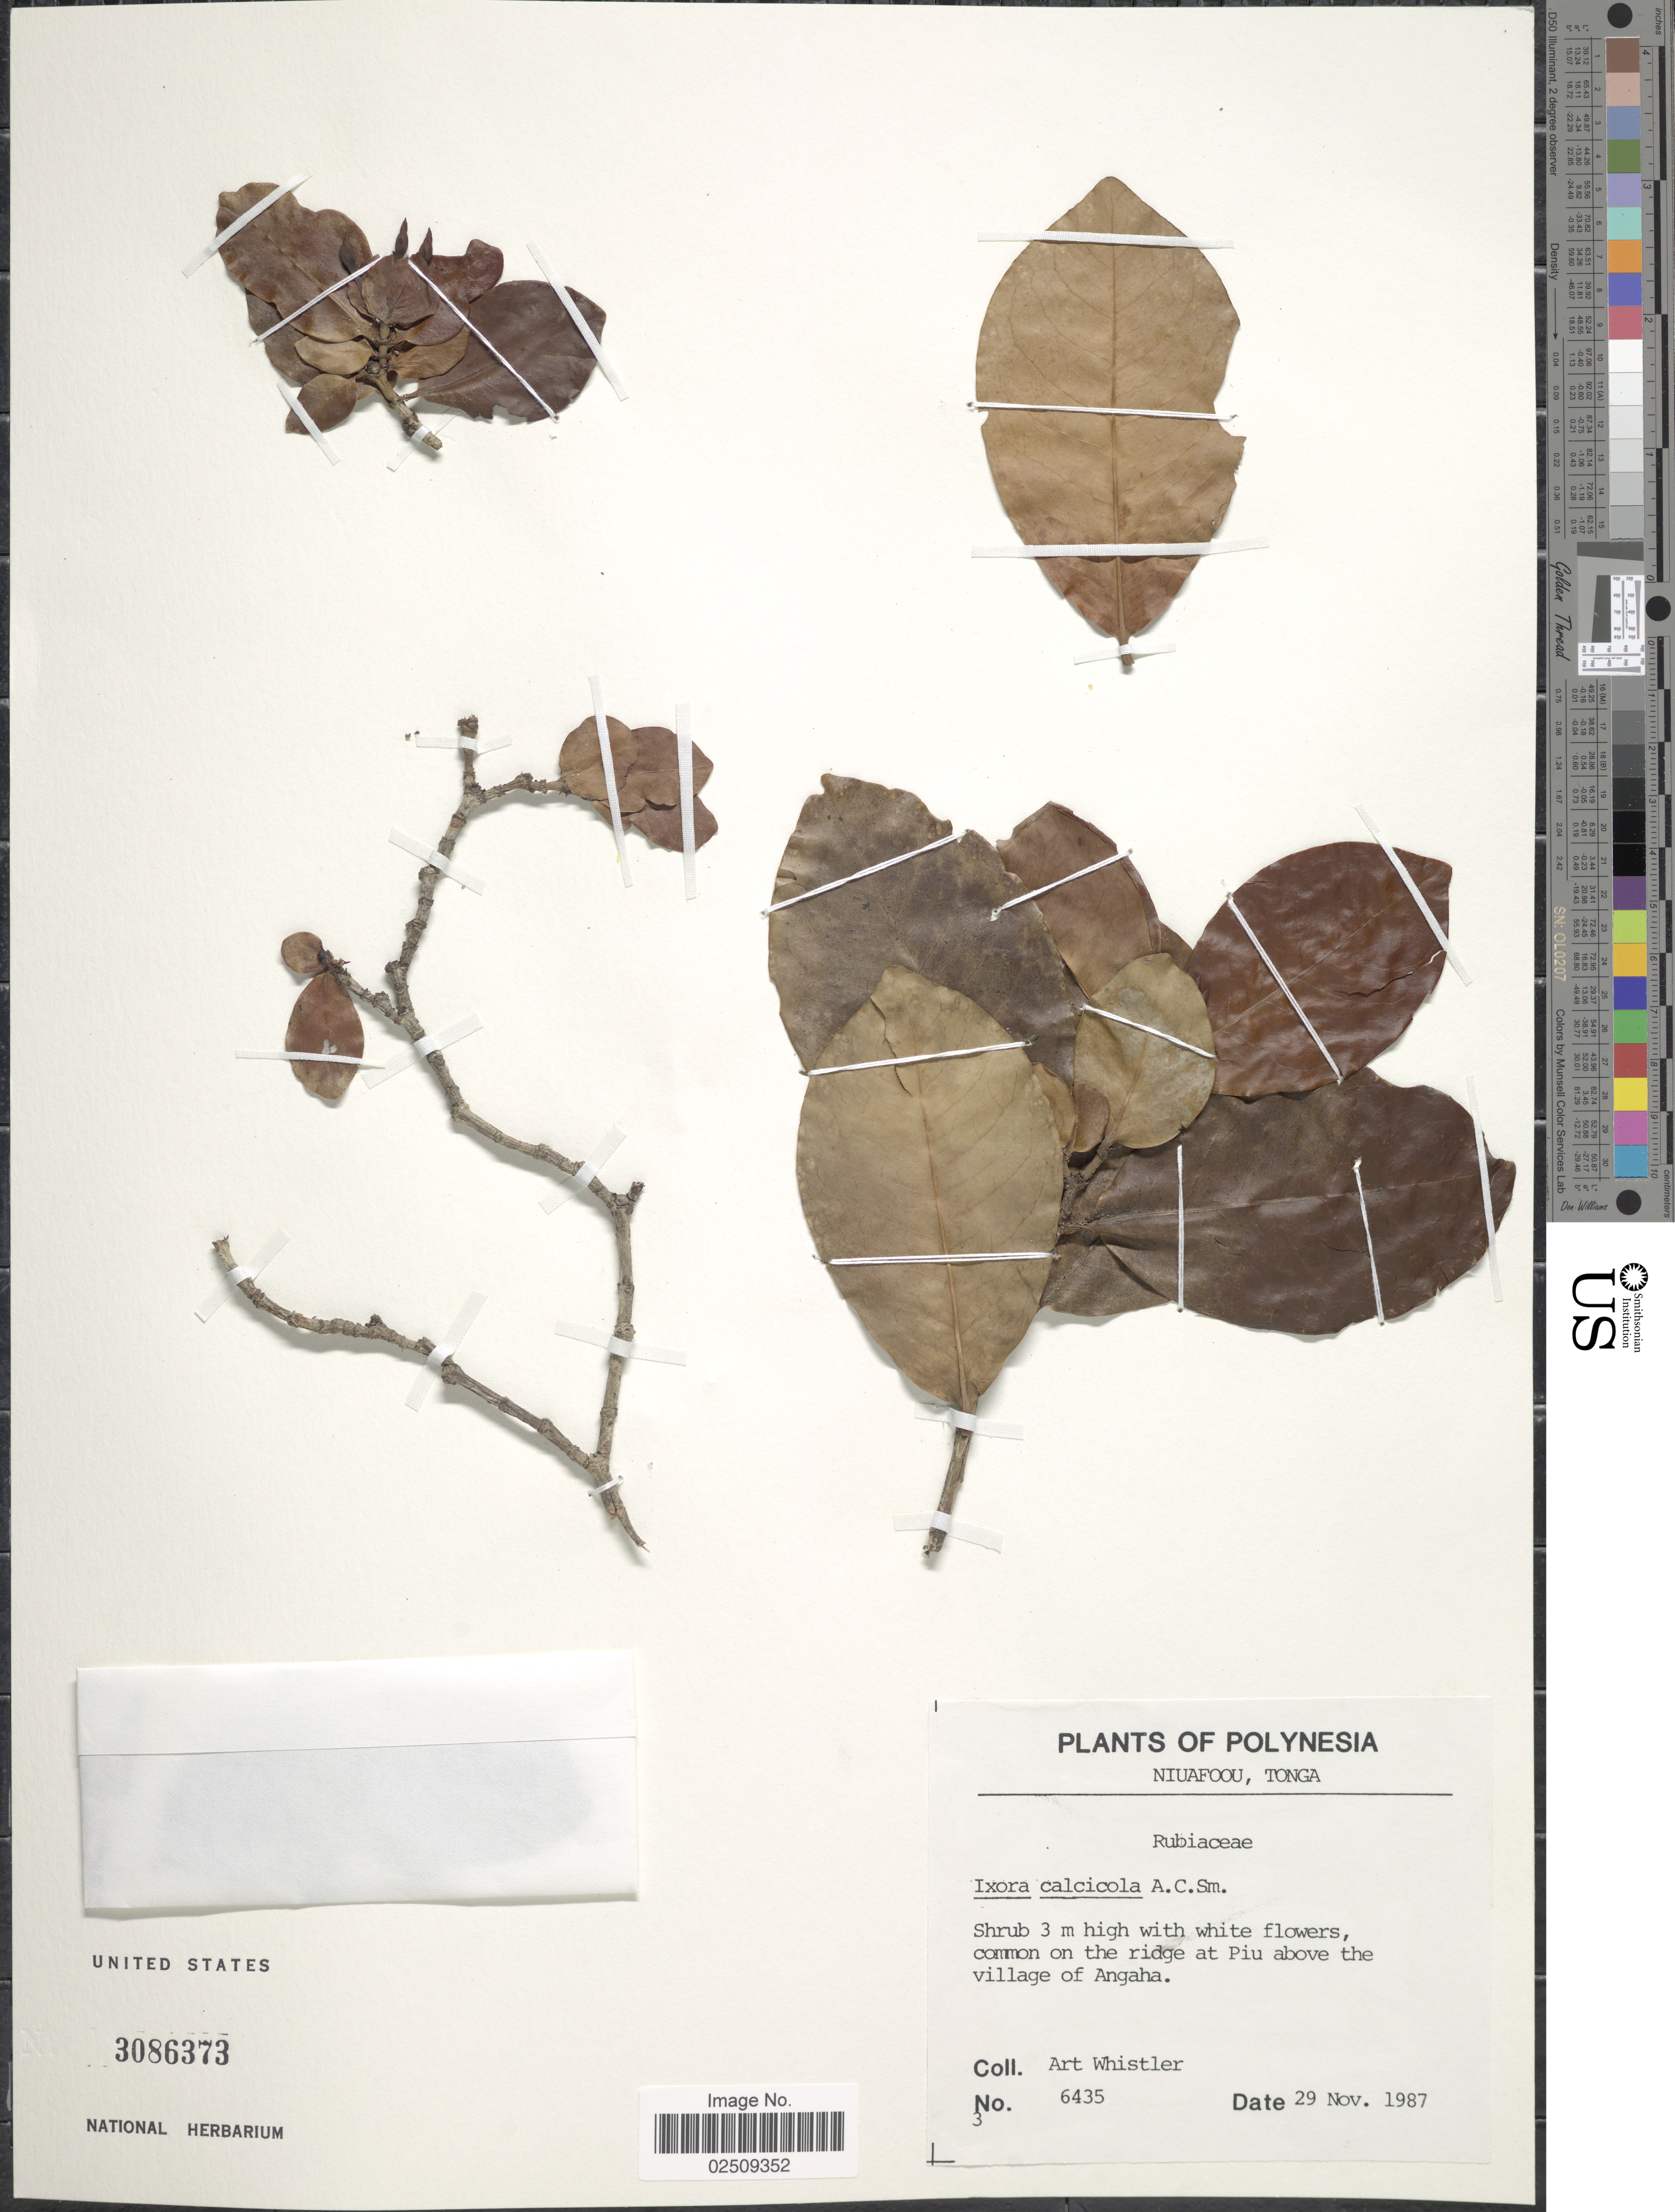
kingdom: Plantae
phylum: Tracheophyta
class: Magnoliopsida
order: Gentianales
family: Rubiaceae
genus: Ixora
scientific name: Ixora calcicola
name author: A.C. Sm.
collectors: A. Whistler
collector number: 6435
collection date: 1987-11-29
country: Tonga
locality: Polynesia. Niuafoou. Common on the ridge at Piu above the village of Angaha.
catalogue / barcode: US 3086373